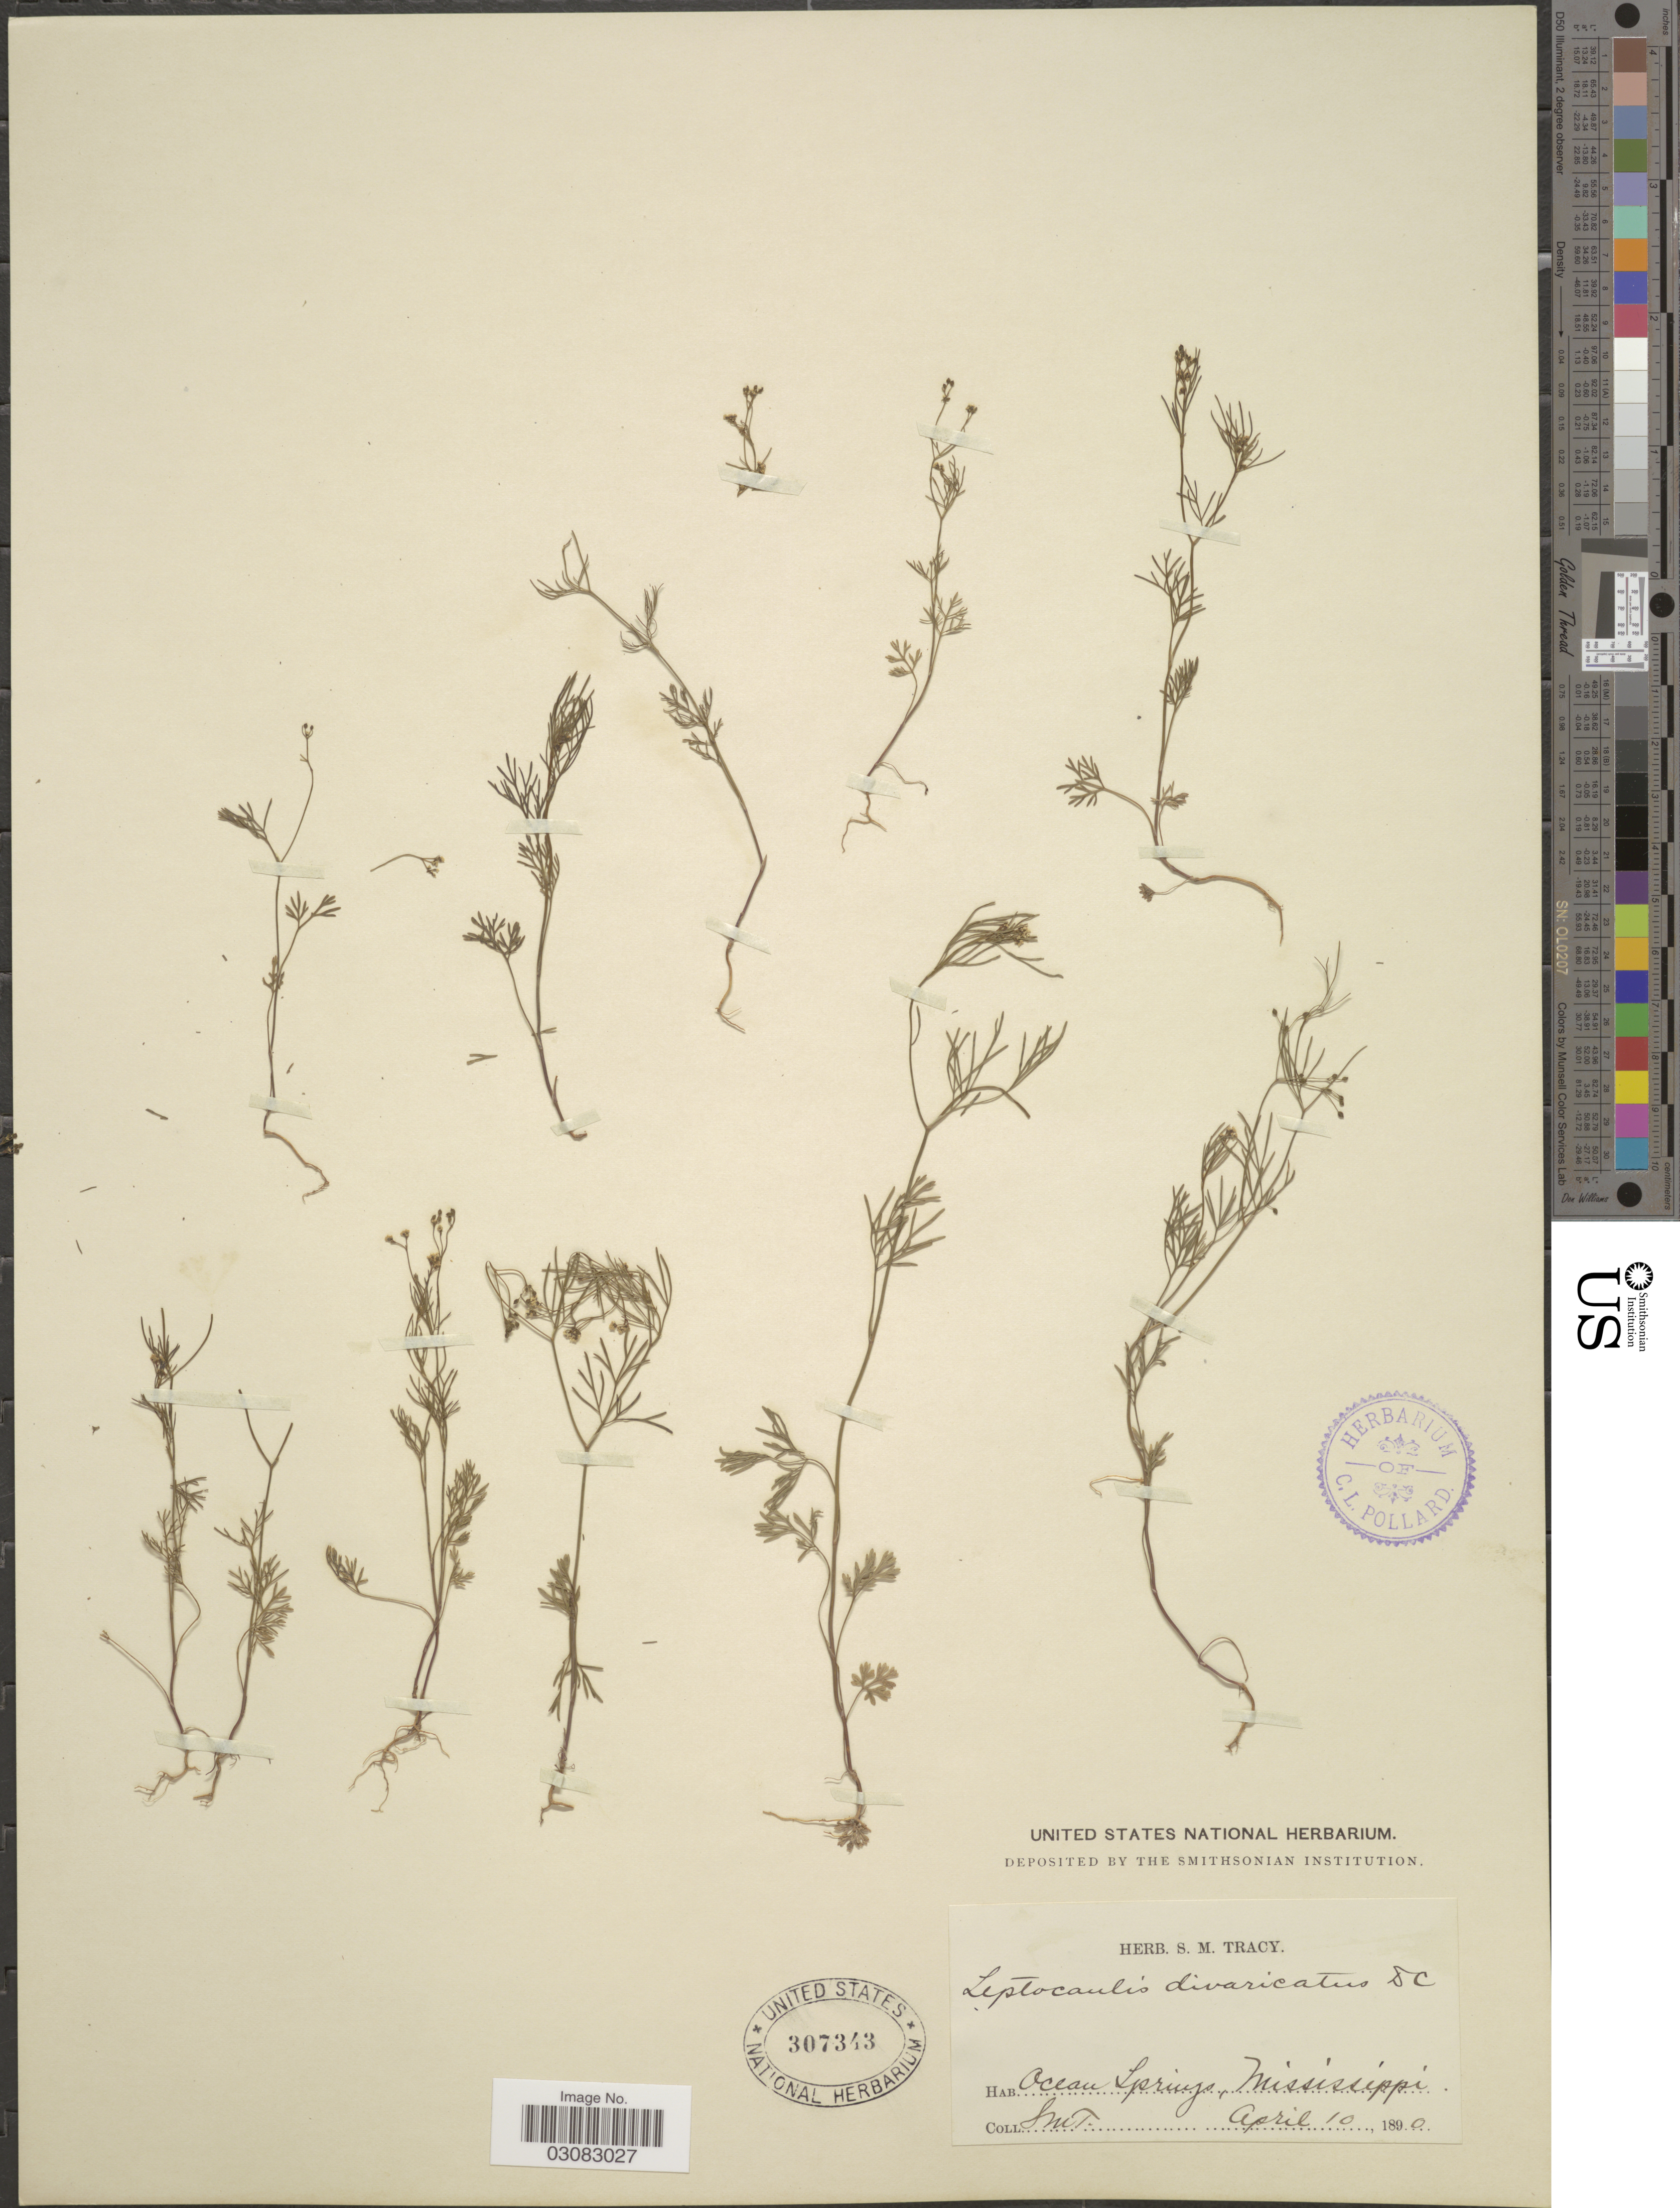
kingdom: Plantae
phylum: Tracheophyta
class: Magnoliopsida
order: Apiales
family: Apiaceae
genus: Spermolepis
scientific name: Spermolepis divaricata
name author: (Walter) Raf.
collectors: S. M. Tracy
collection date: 1890-04-10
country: United States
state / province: Mississippi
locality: Ocean Springs.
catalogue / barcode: US 307343